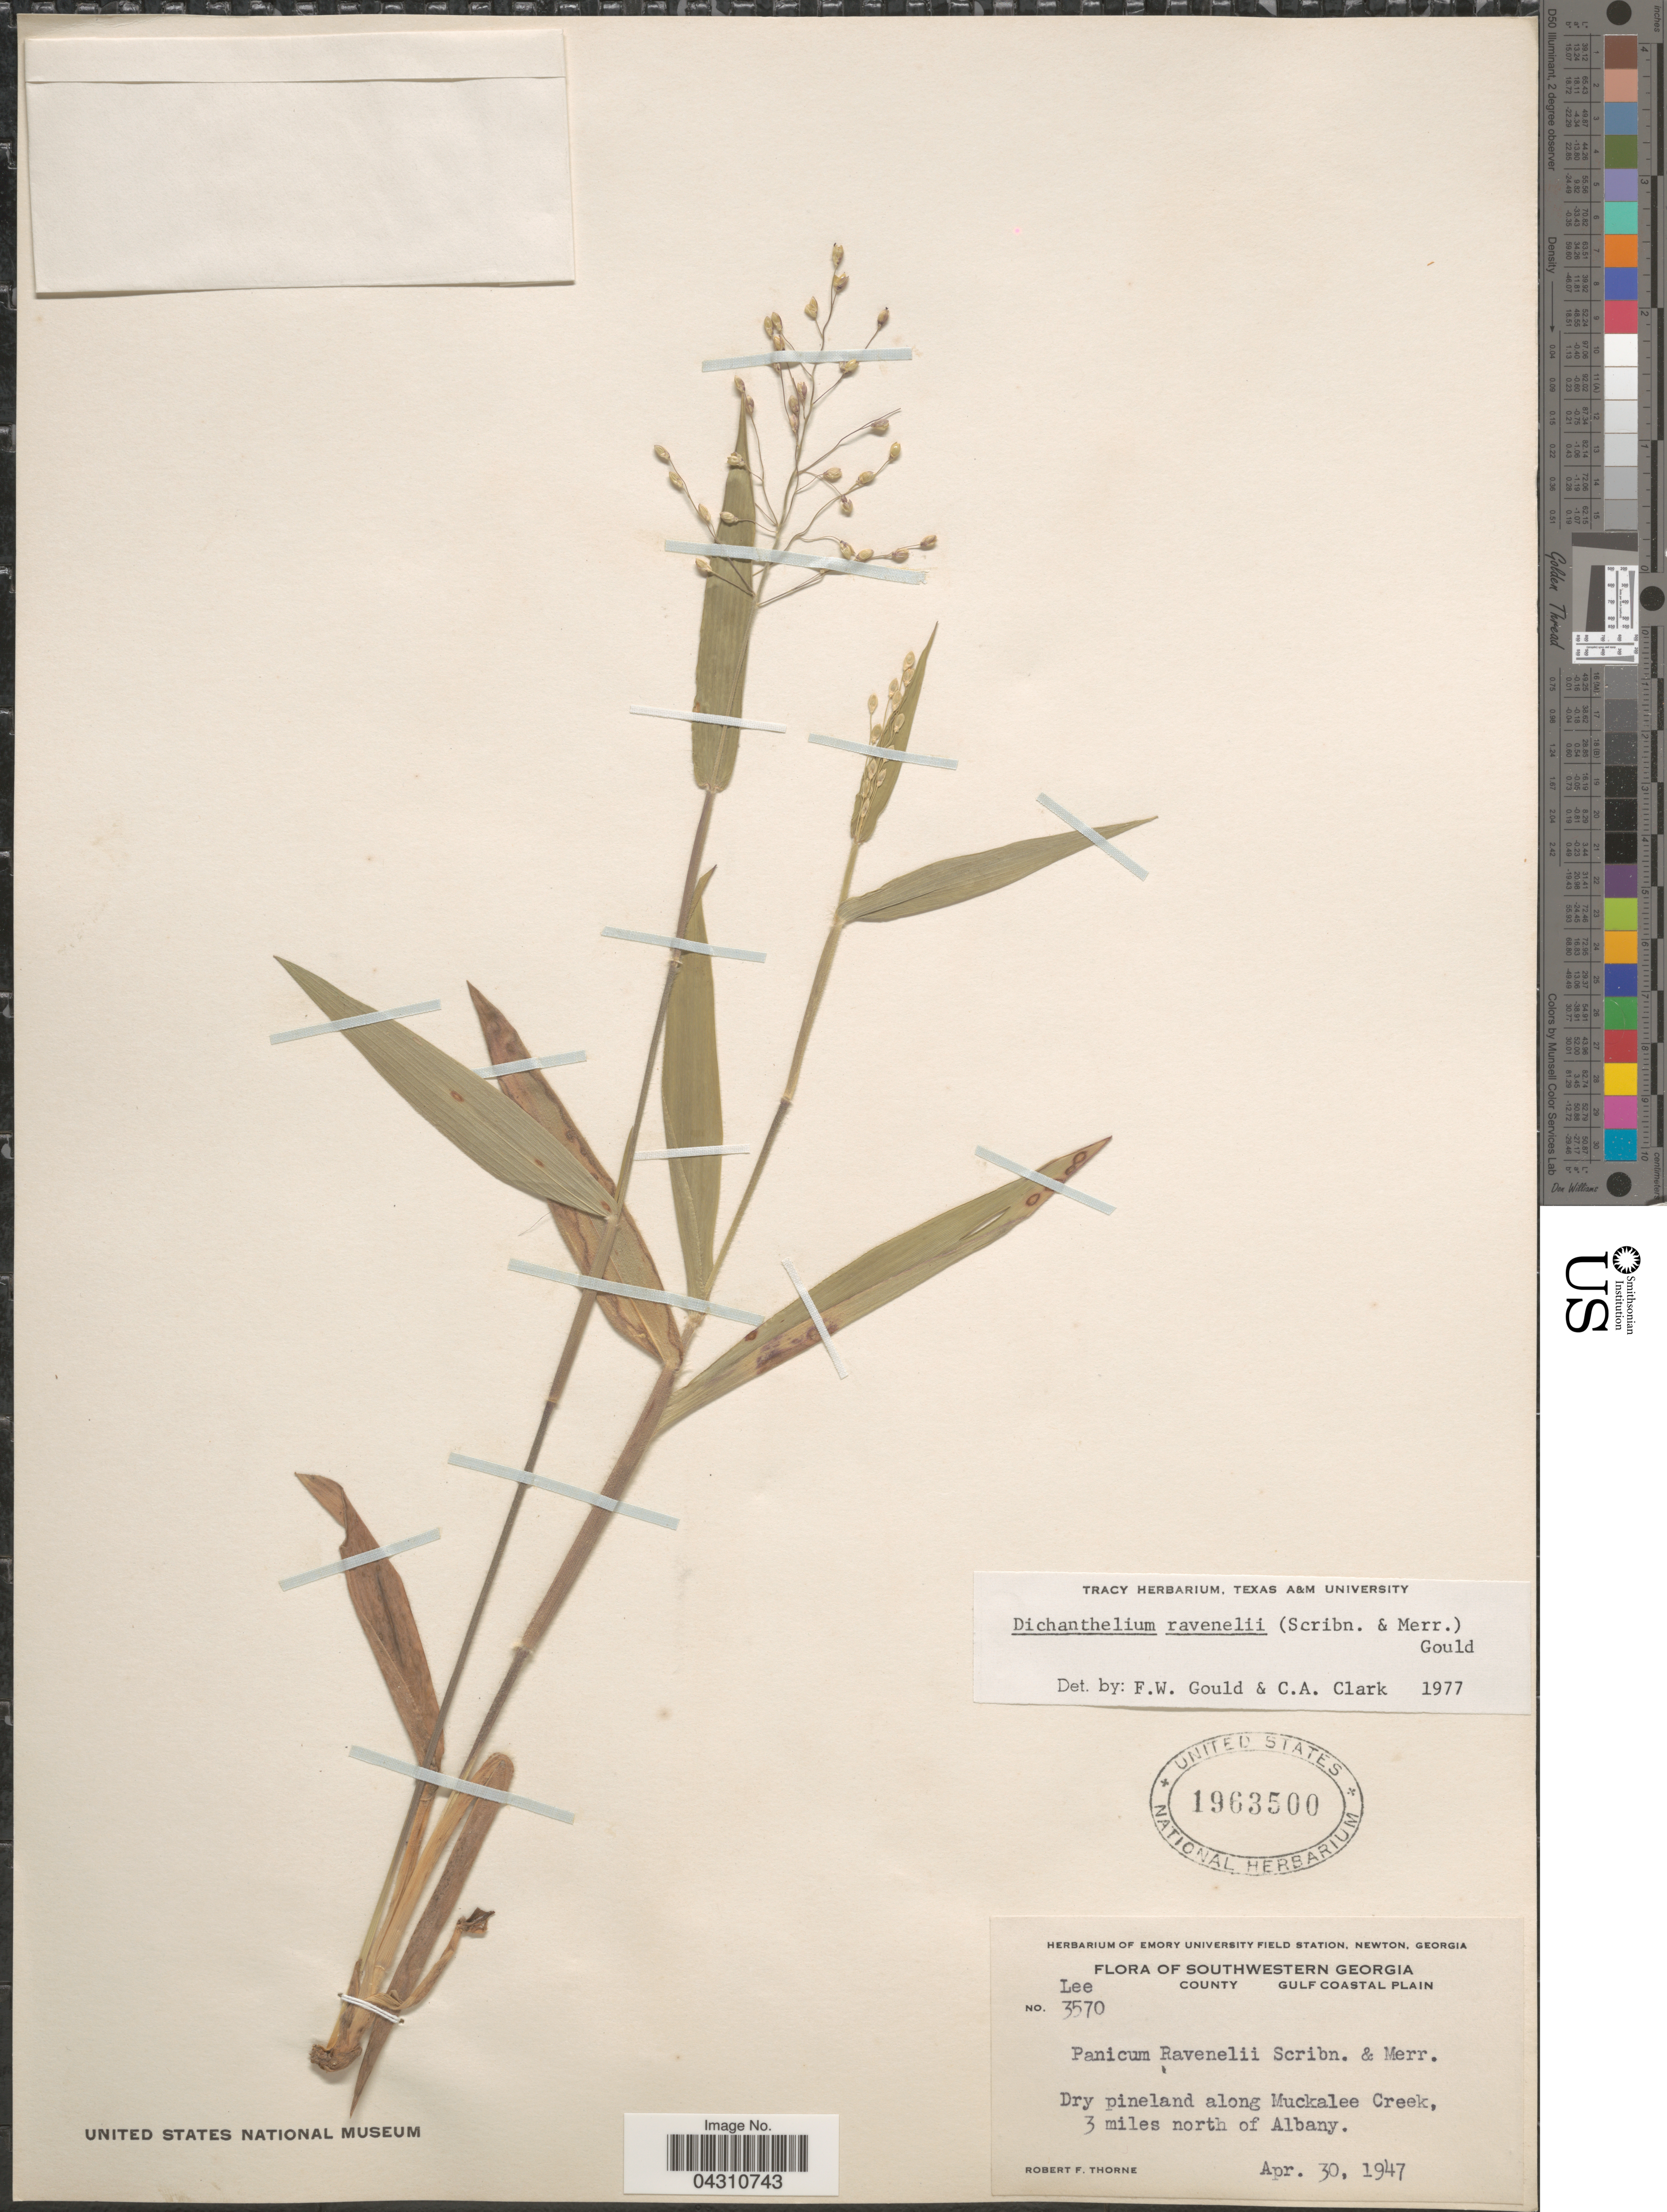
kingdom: Plantae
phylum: Tracheophyta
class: Liliopsida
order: Poales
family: Poaceae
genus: Dichanthelium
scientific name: Dichanthelium ravenelii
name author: (Scribn. & Merr.) Gould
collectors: R. F. Thorne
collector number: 3570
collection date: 1947-04-30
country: United States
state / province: Georgia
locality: Southwestern Georgia. Lee County. Gulf Coastal Plain. Dry pineland along Muckalee Creek, 3 miles north of Albany.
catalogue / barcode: US 1963500